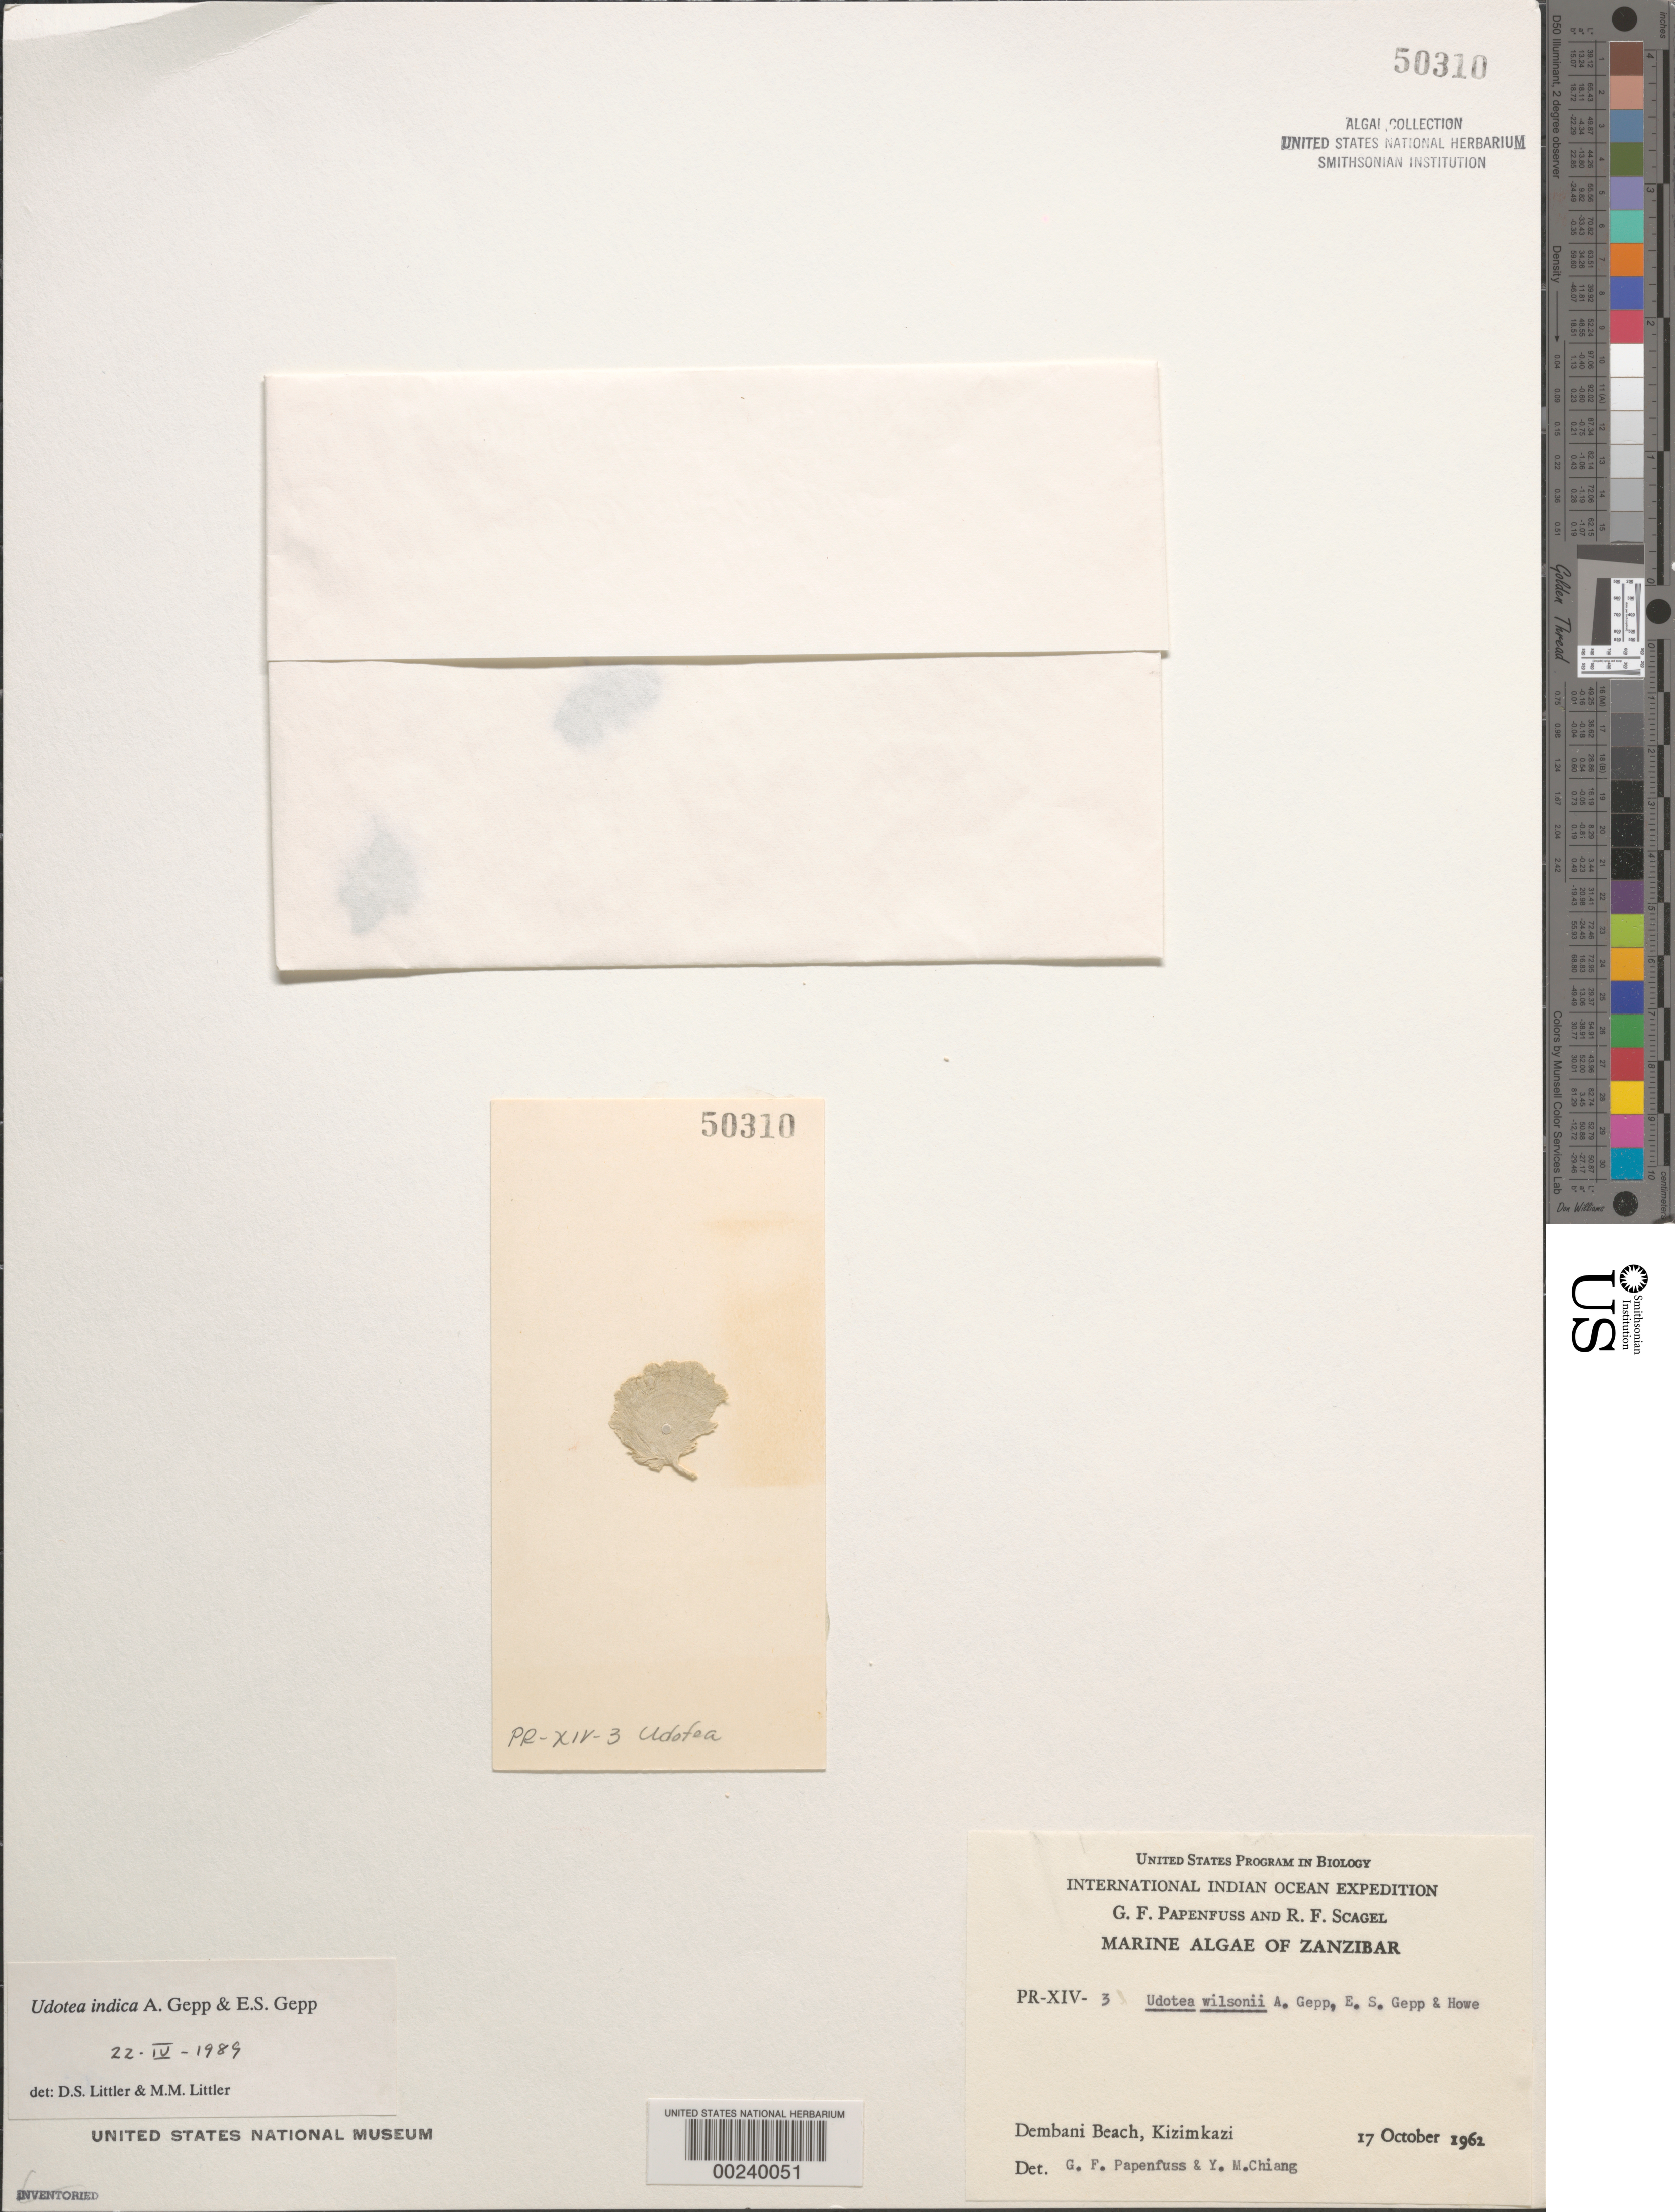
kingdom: Plantae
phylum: Chlorophyta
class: Ulvophyceae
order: Bryopsidales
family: Udoteaceae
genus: Udotea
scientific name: Udotea indica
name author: A. Gepp & E. Gepp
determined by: Littler, D. S.; Littler, M. M.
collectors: G. Papenfuss & R. F. Scagel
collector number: PR-XIV-3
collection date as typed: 17 Oct 1962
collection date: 1962-10-17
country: Tanzania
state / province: Zanzibar Central/South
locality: Dembani Beach, Kizimkazi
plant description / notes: International Indian Ocean Expedition, 1962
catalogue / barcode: US 50310